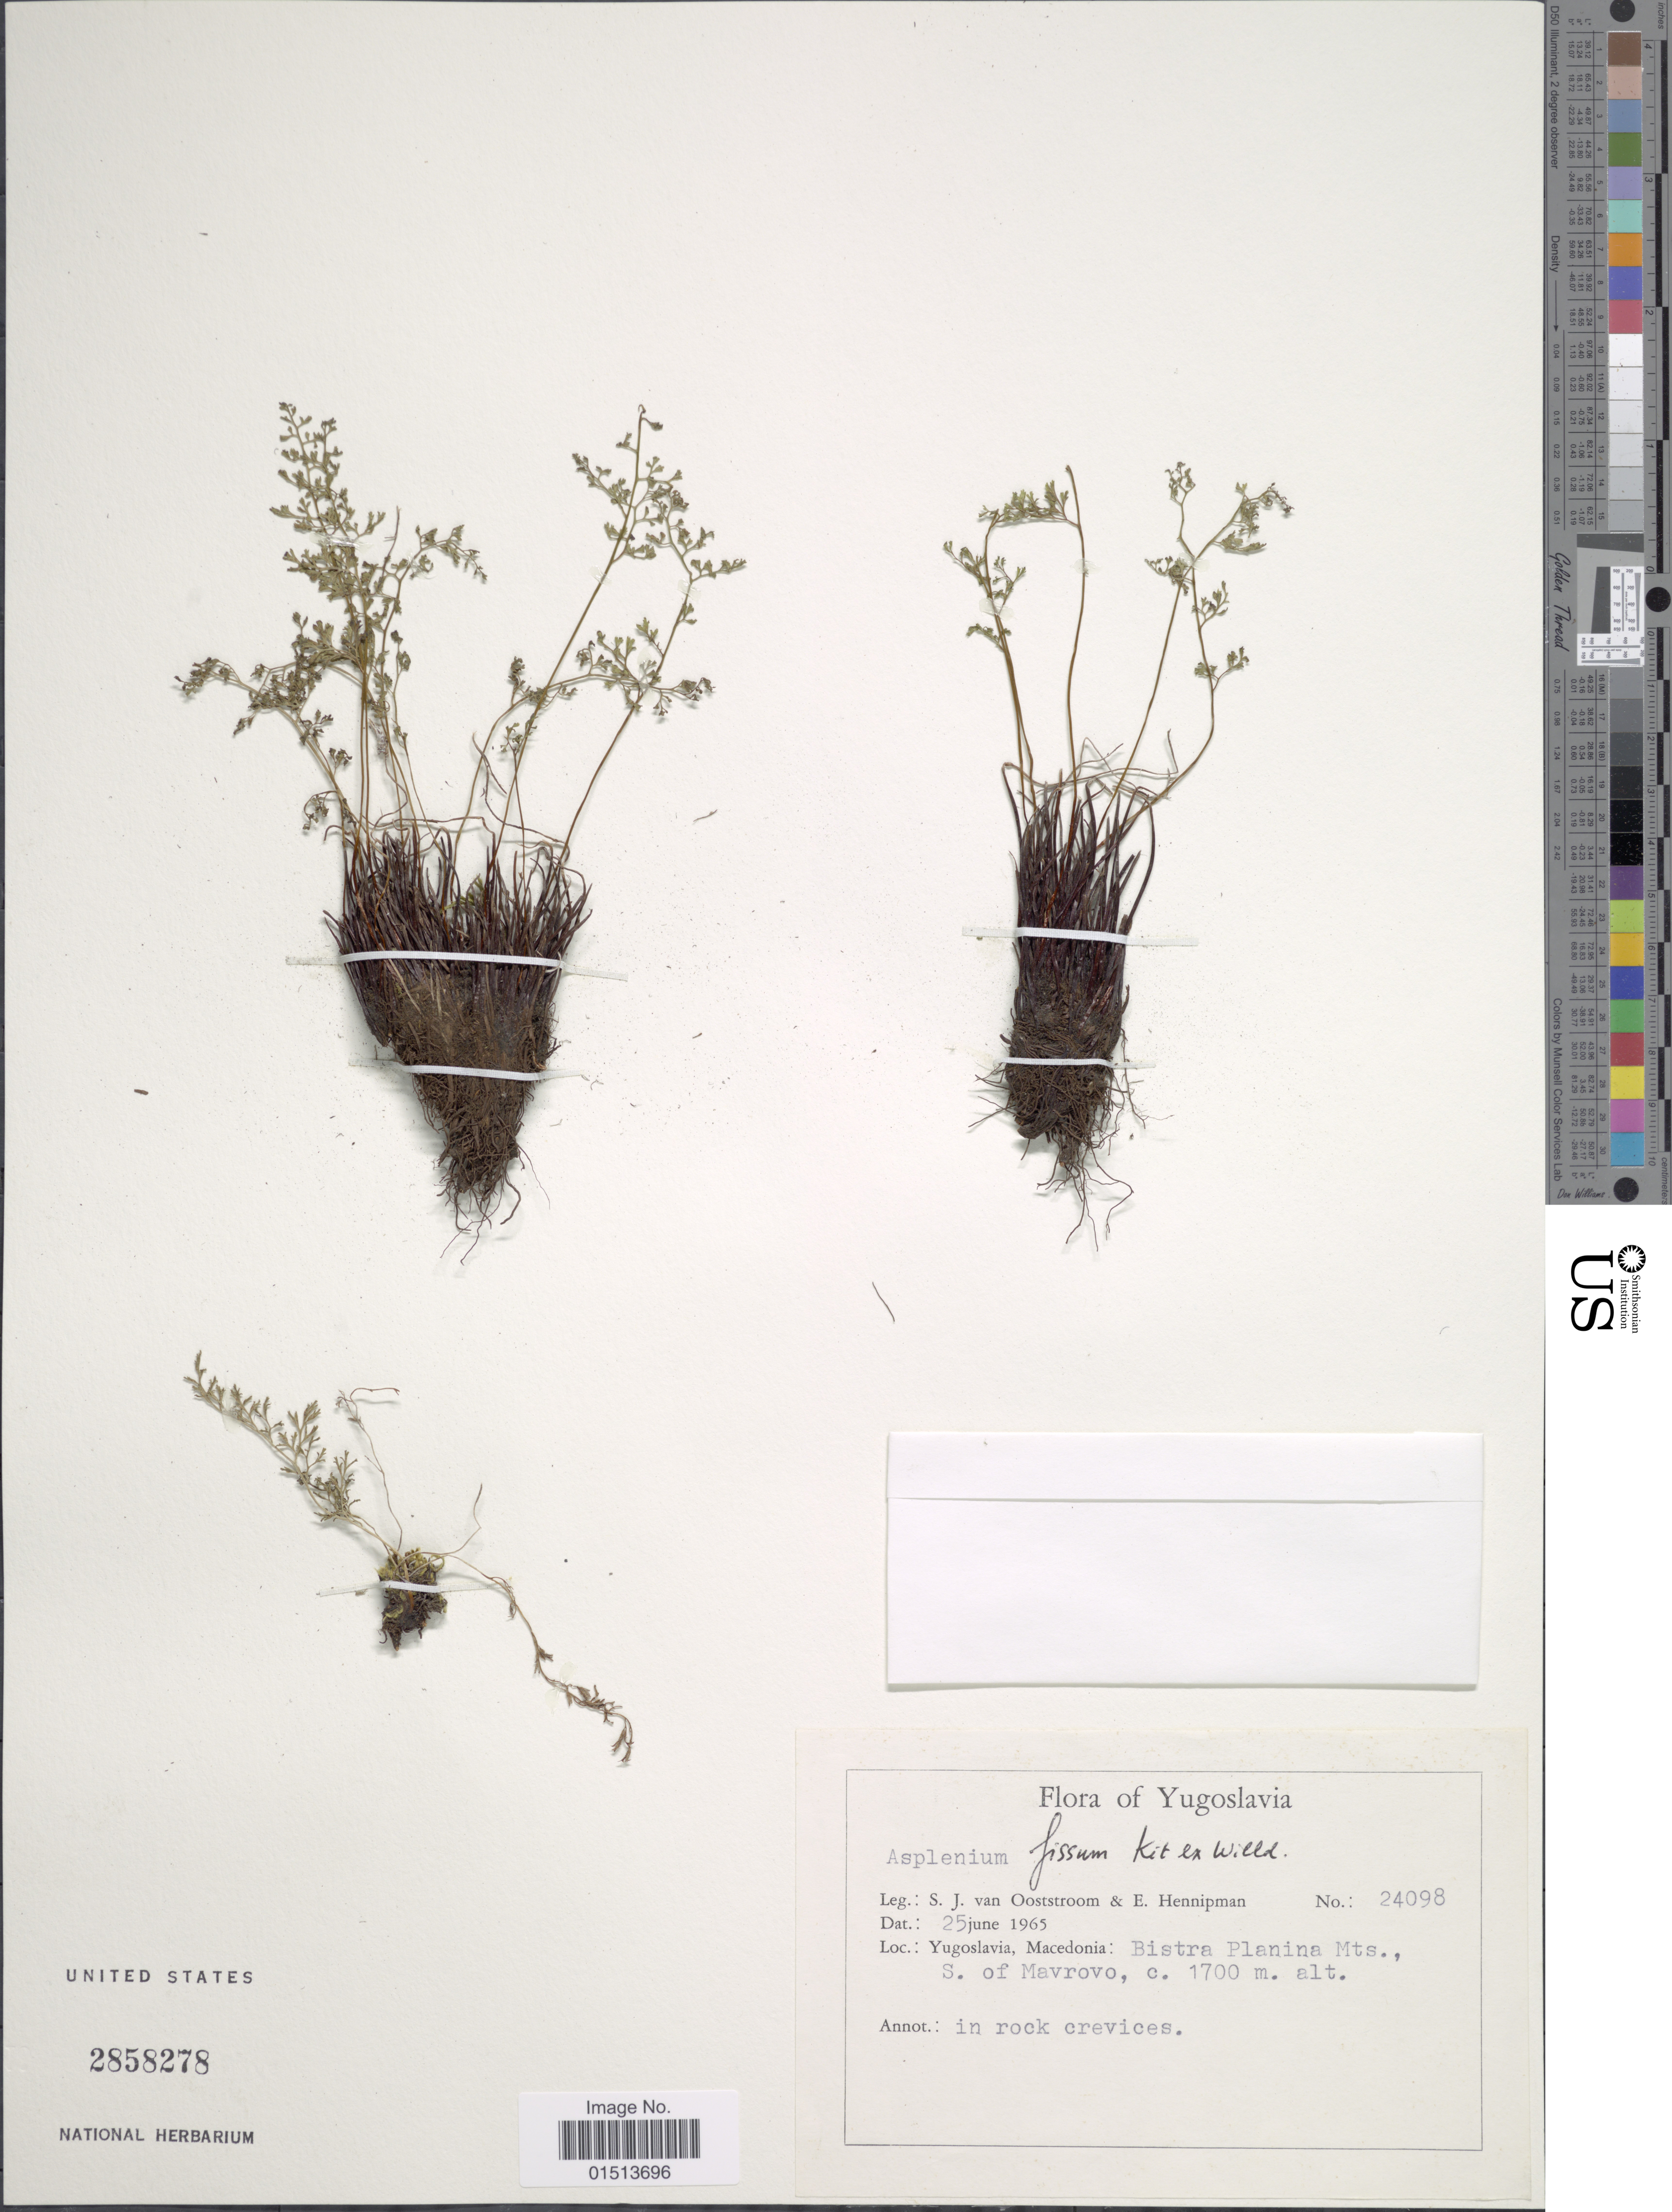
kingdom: Plantae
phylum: Tracheophyta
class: Polypodiopsida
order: Polypodiales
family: Aspleniaceae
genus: Asplenium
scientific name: Asplenium fissum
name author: Willd.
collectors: S. J. van Ooststroom & E. Hennipman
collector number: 24098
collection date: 1965-06-25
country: North Macedonia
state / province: Madrovo-i-Rostusha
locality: Macedonia: Bistra Planina Mts., S. of Mavrovo.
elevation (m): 1700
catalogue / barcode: US 2858278